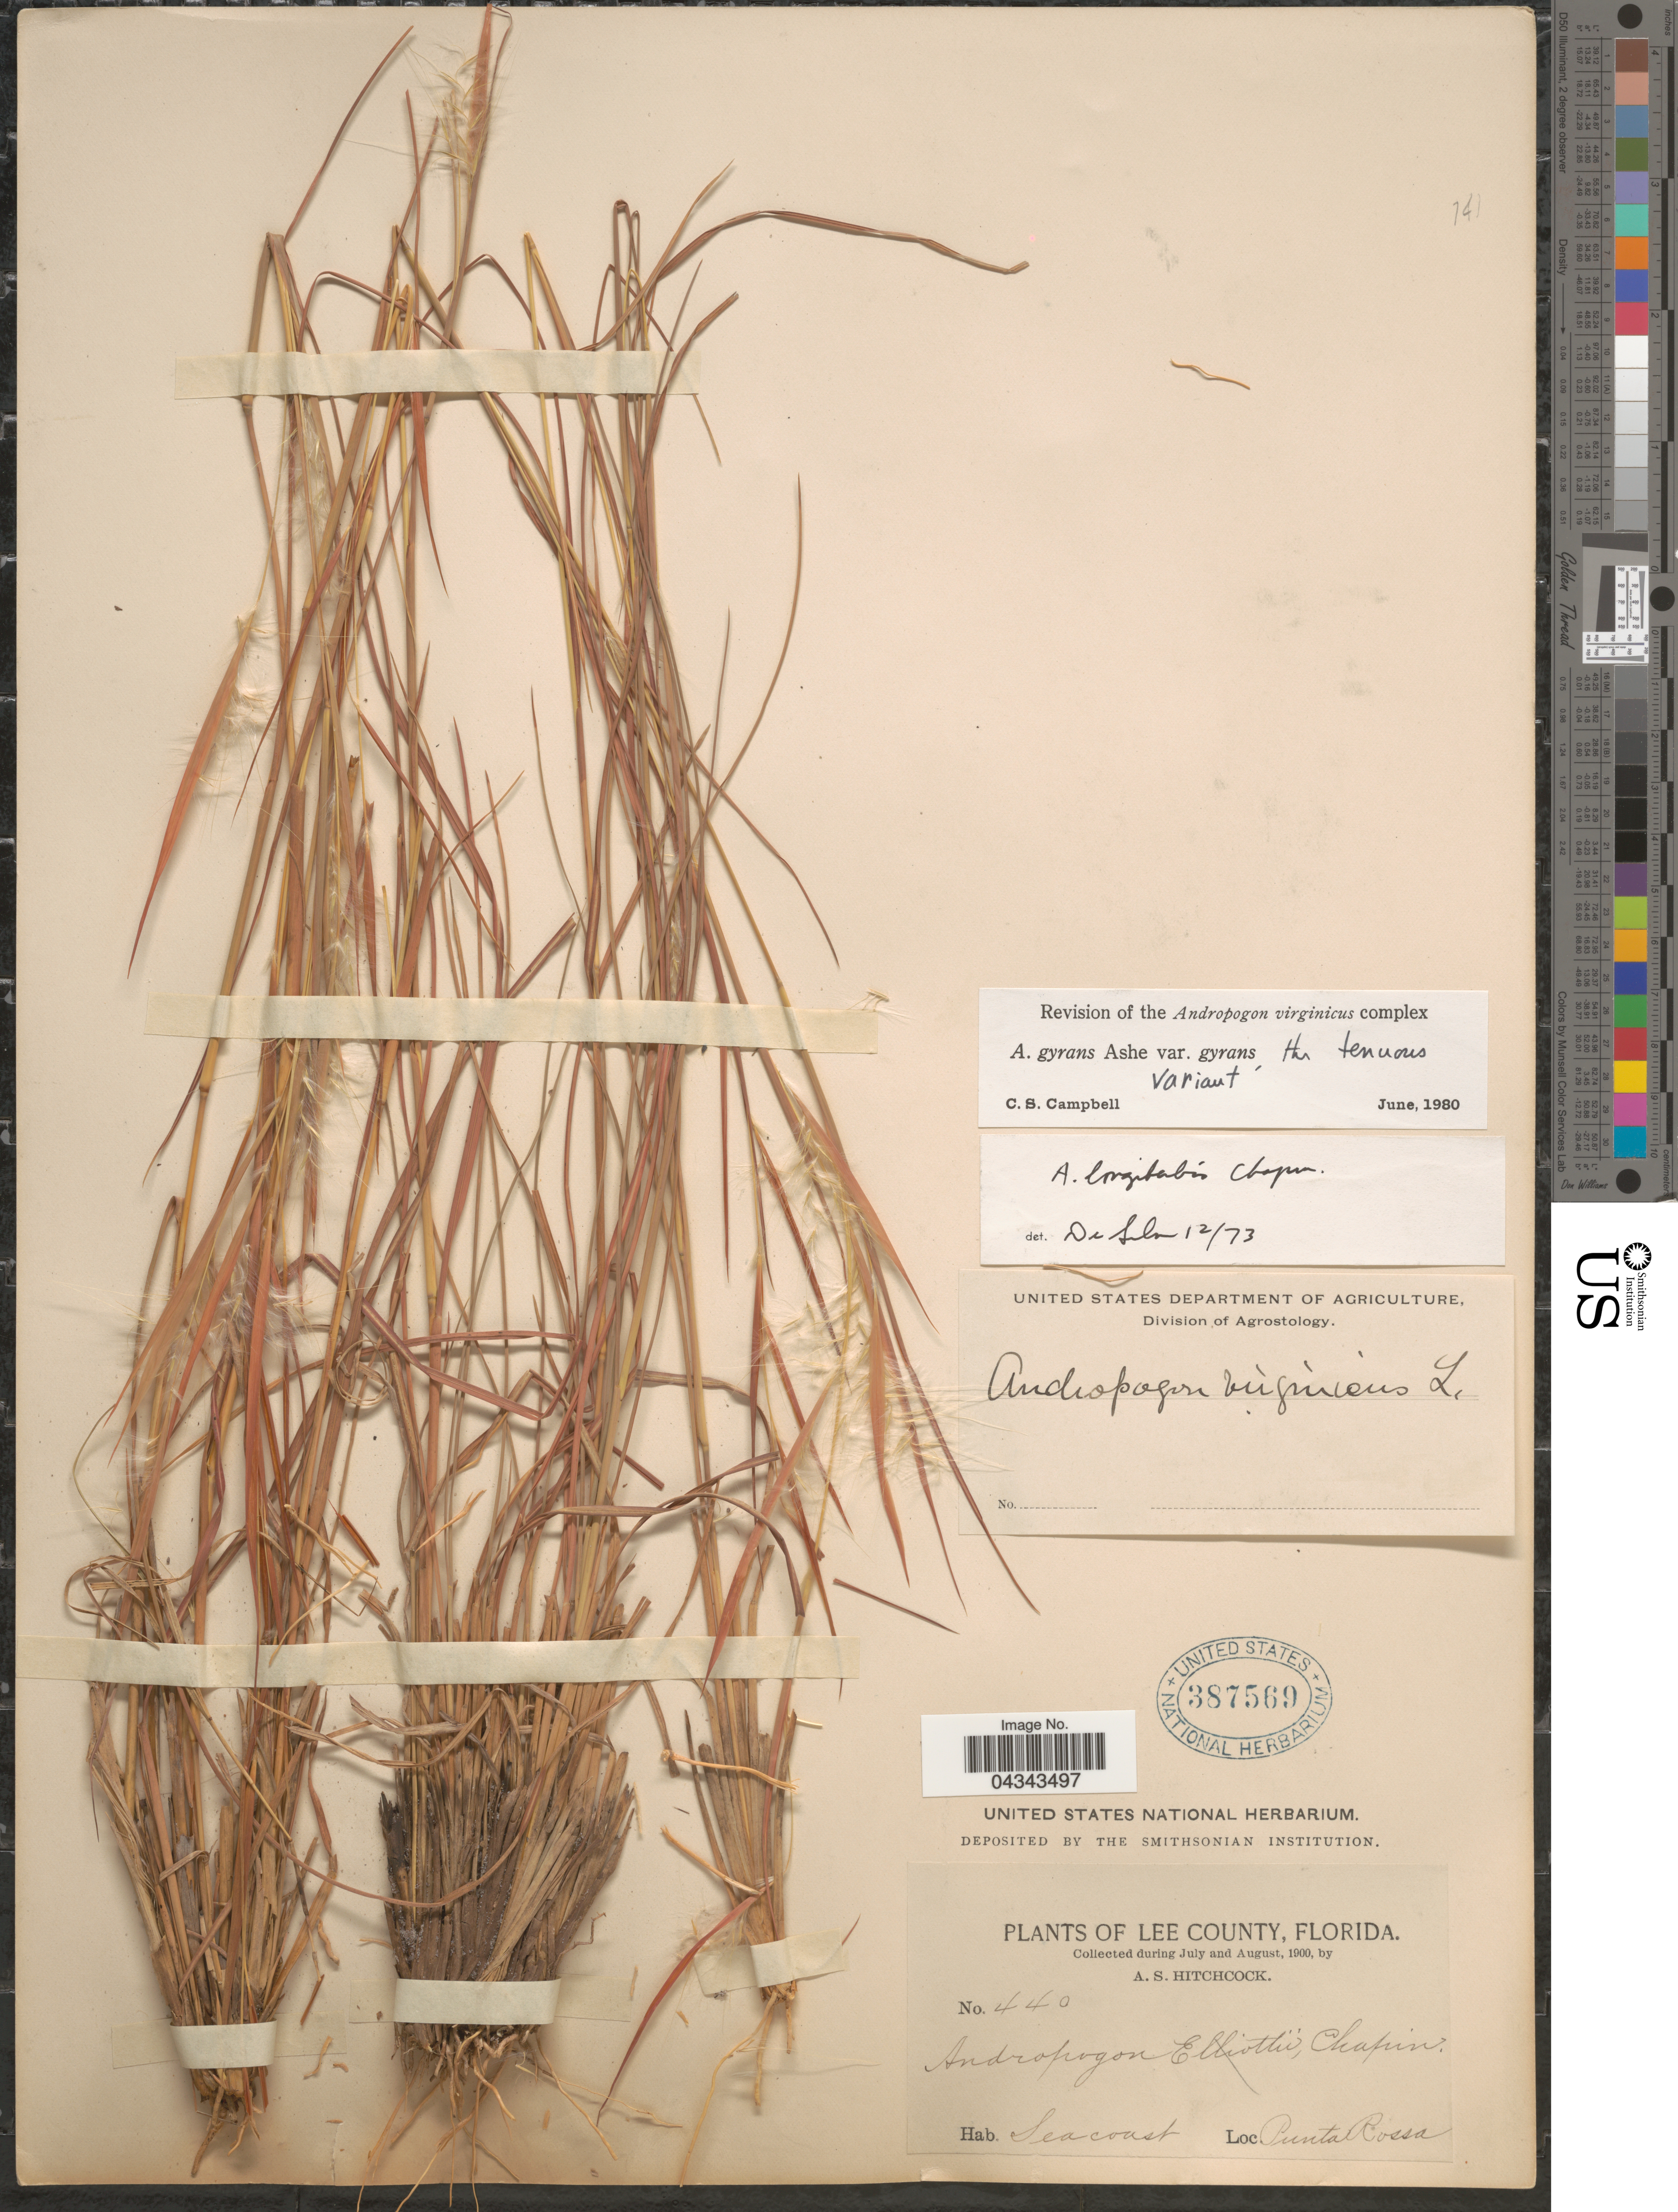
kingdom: Plantae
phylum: Tracheophyta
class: Liliopsida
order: Poales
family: Poaceae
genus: Andropogon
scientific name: Andropogon gyrans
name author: Ashe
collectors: A. S. Hitchcock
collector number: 440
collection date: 1900-07/1900-08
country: United States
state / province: Florida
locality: Lee County. Seacoast. Punta Rossa.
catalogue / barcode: US 387569